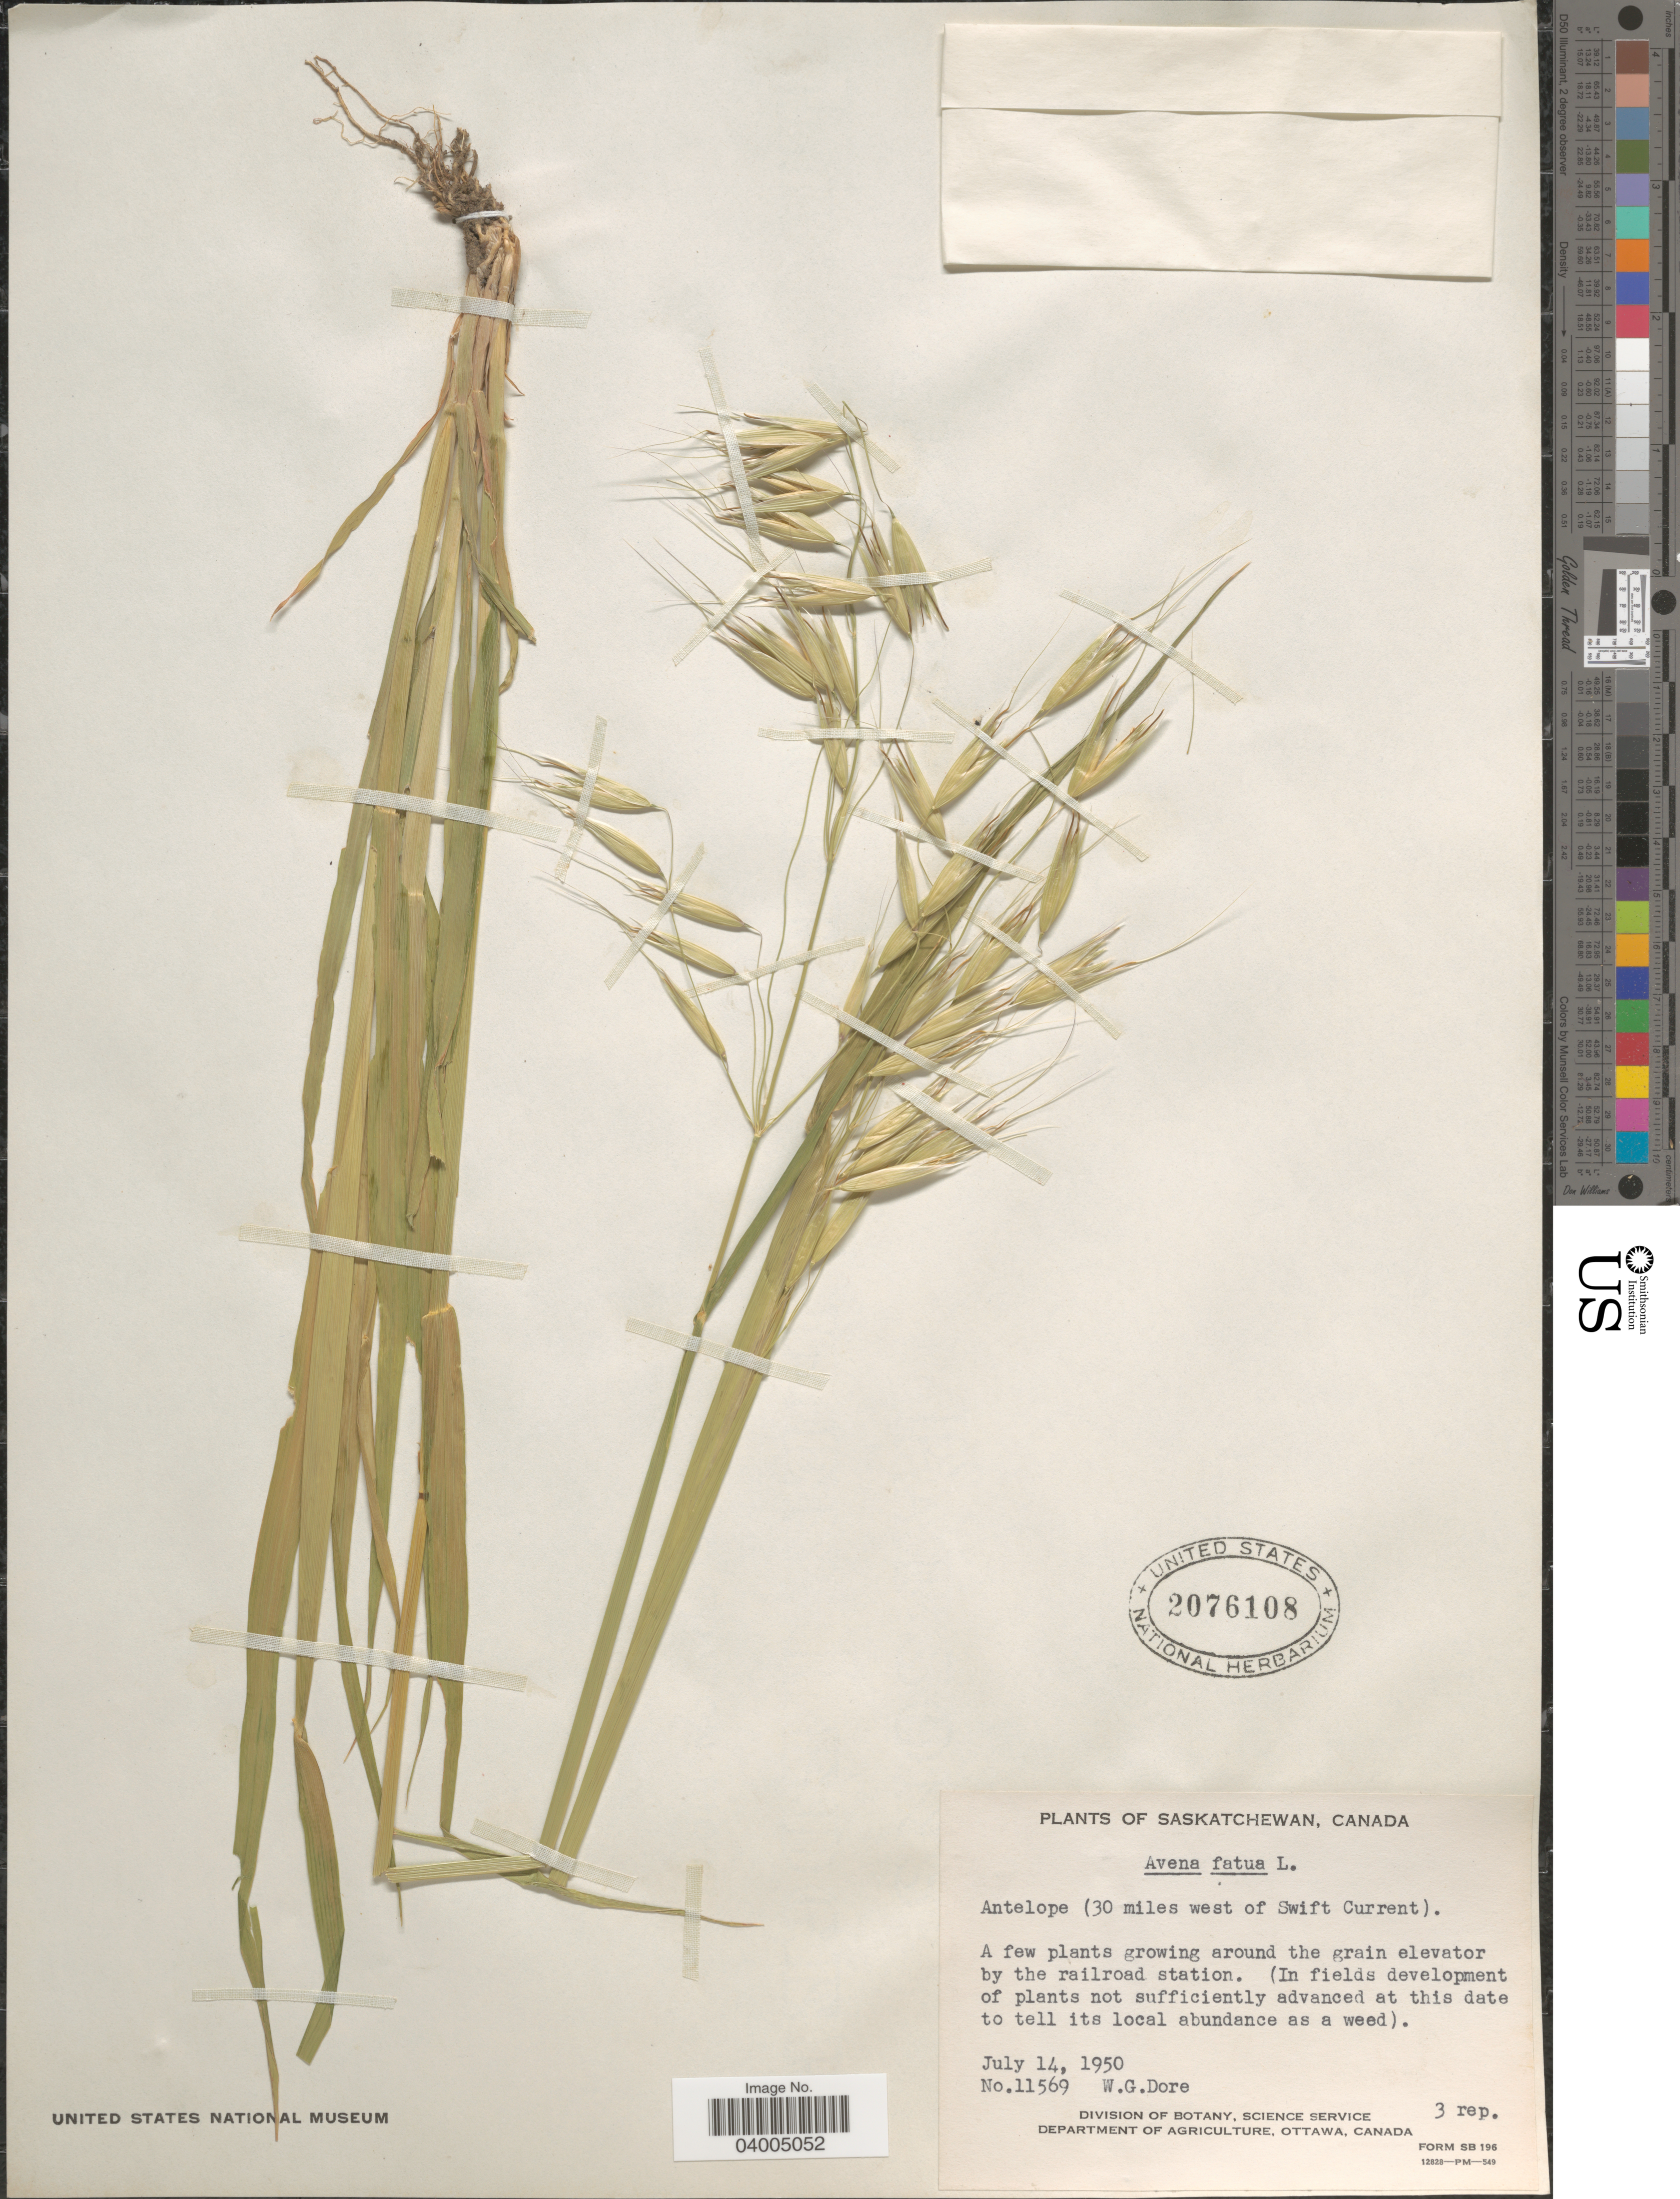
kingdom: Plantae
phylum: Tracheophyta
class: Liliopsida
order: Poales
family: Poaceae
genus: Avena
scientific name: Avena fatua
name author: L.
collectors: W. Dore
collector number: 11569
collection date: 1950-07-14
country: Canada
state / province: Saskatchewan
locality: Antelope (30 miles west of Swift Current).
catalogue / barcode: US 2076108